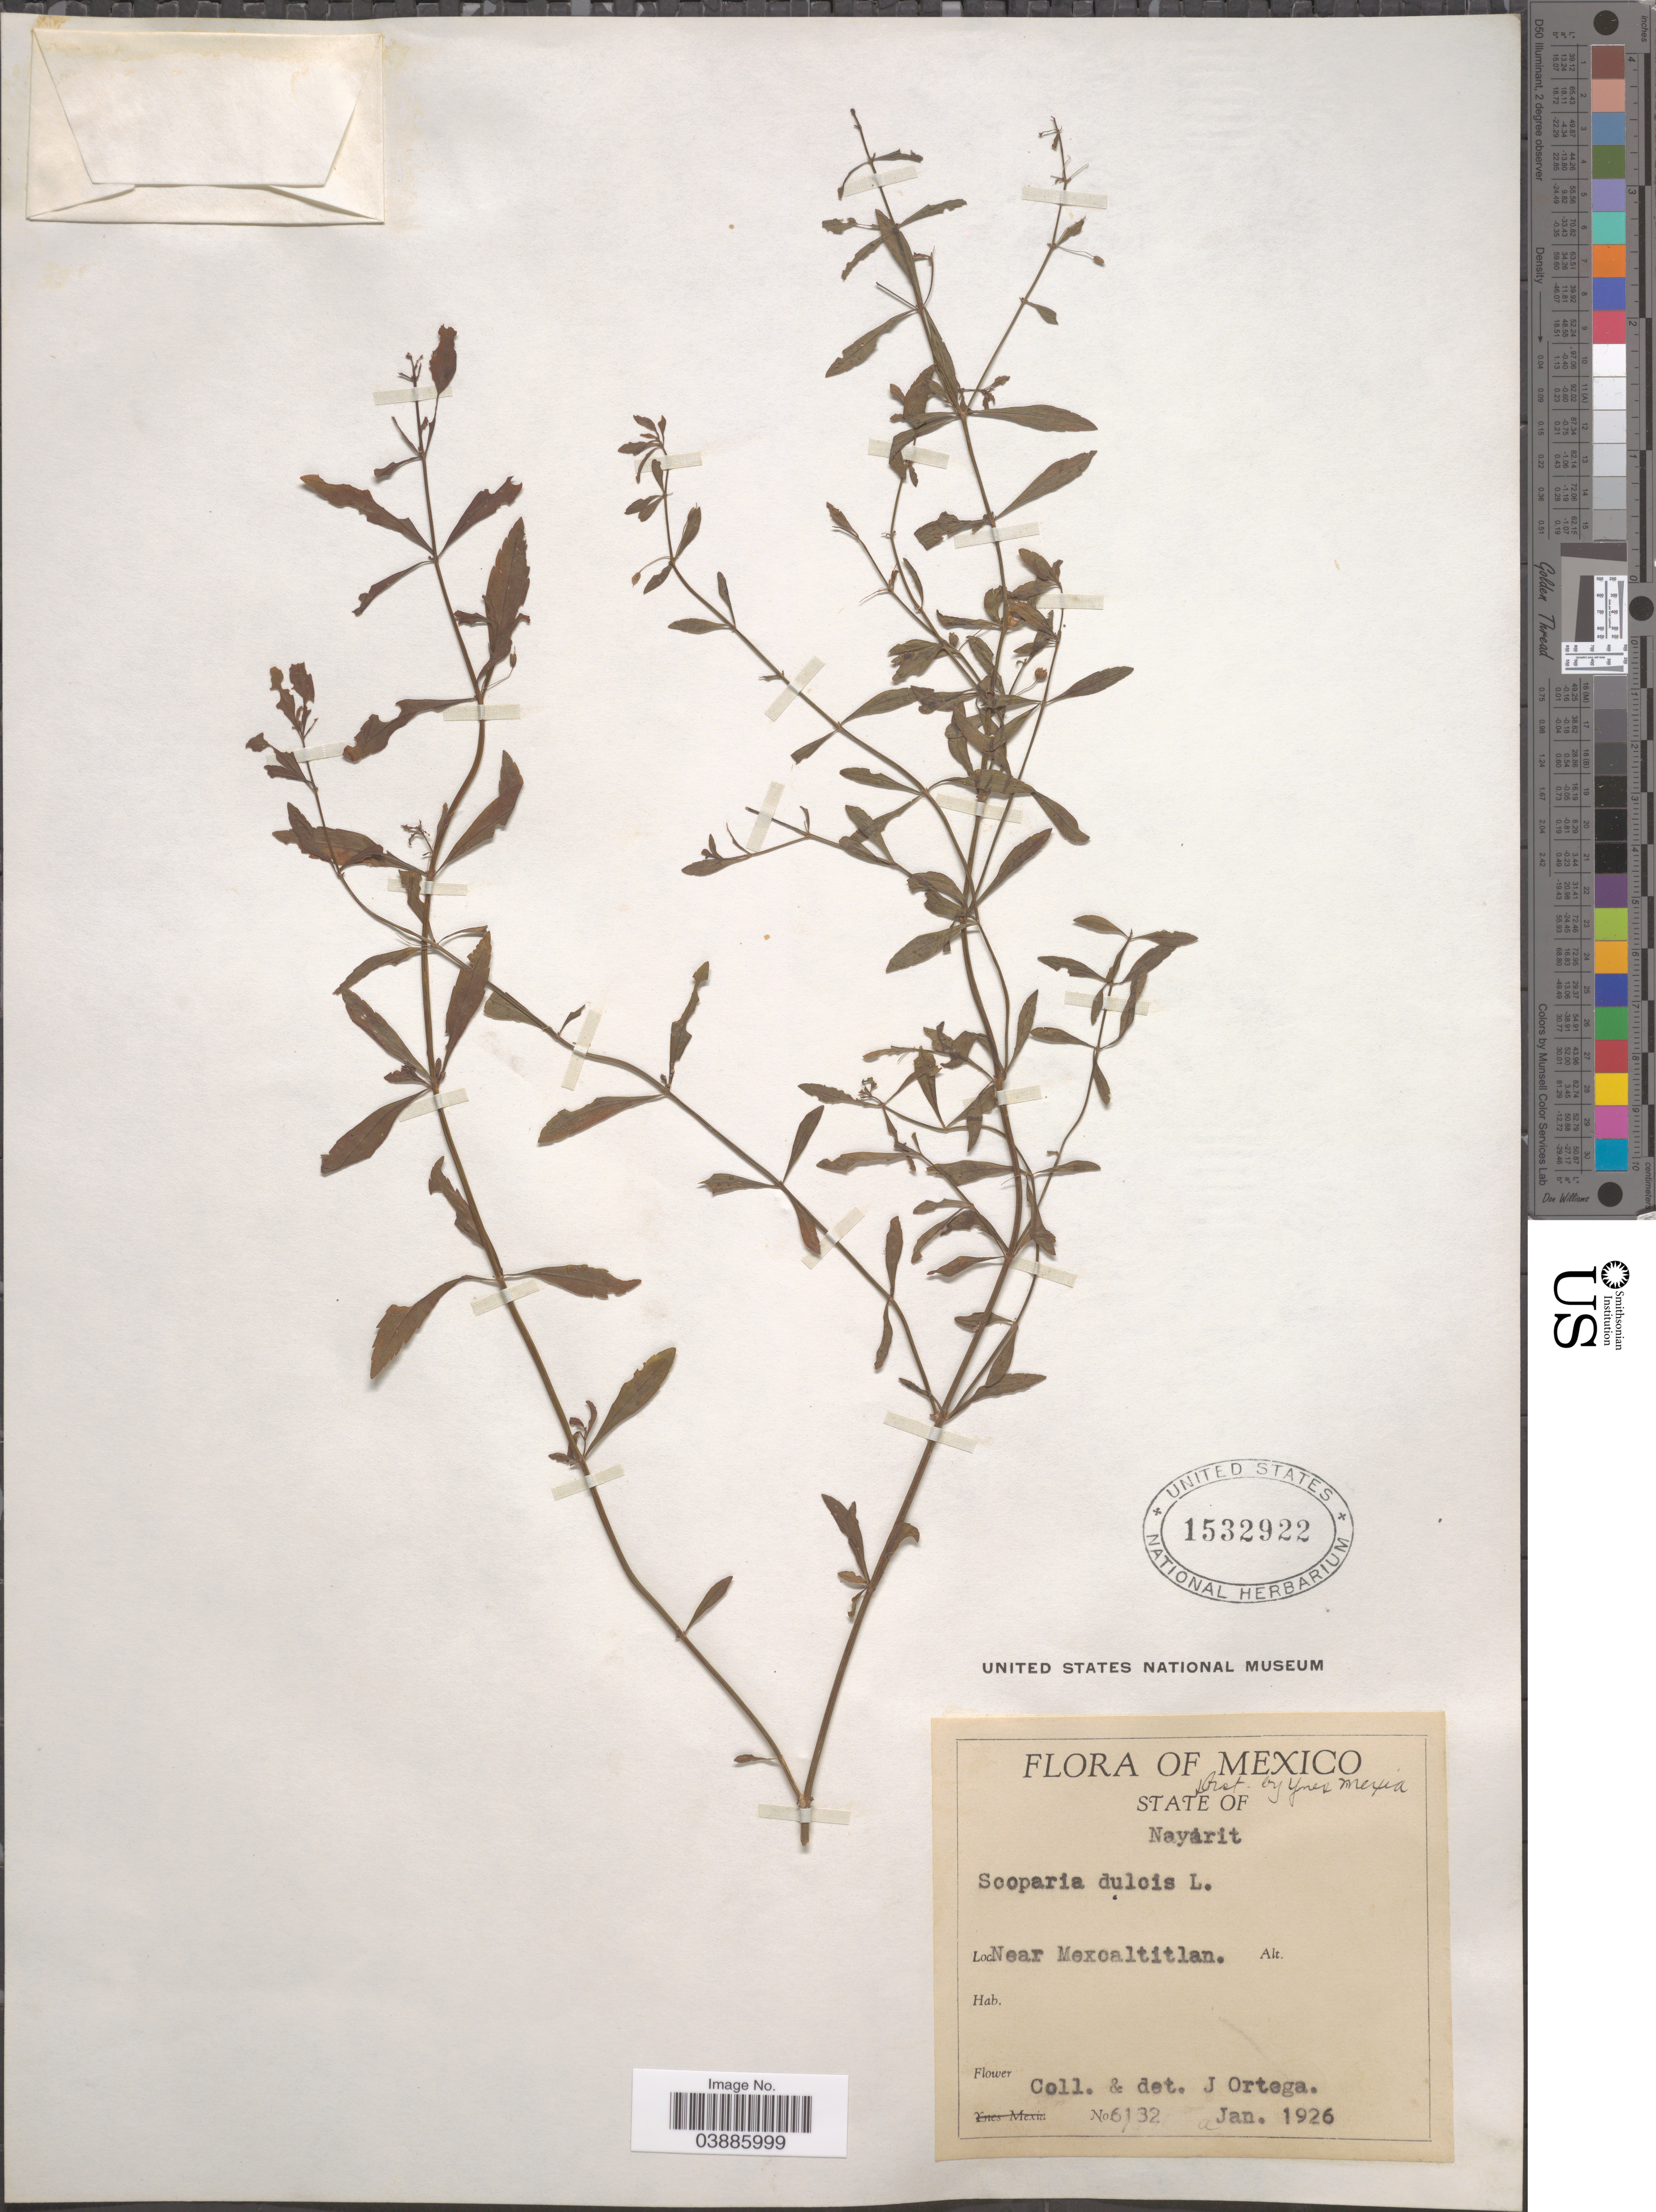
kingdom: Plantae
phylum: Tracheophyta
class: Magnoliopsida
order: Lamiales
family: Plantaginaceae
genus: Scoparia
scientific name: Scoparia dulcis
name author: L.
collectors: J. Ortega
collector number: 6132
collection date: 1926-01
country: Mexico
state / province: Nayarit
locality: Near Mexcaltitlan.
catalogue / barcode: US 1532922